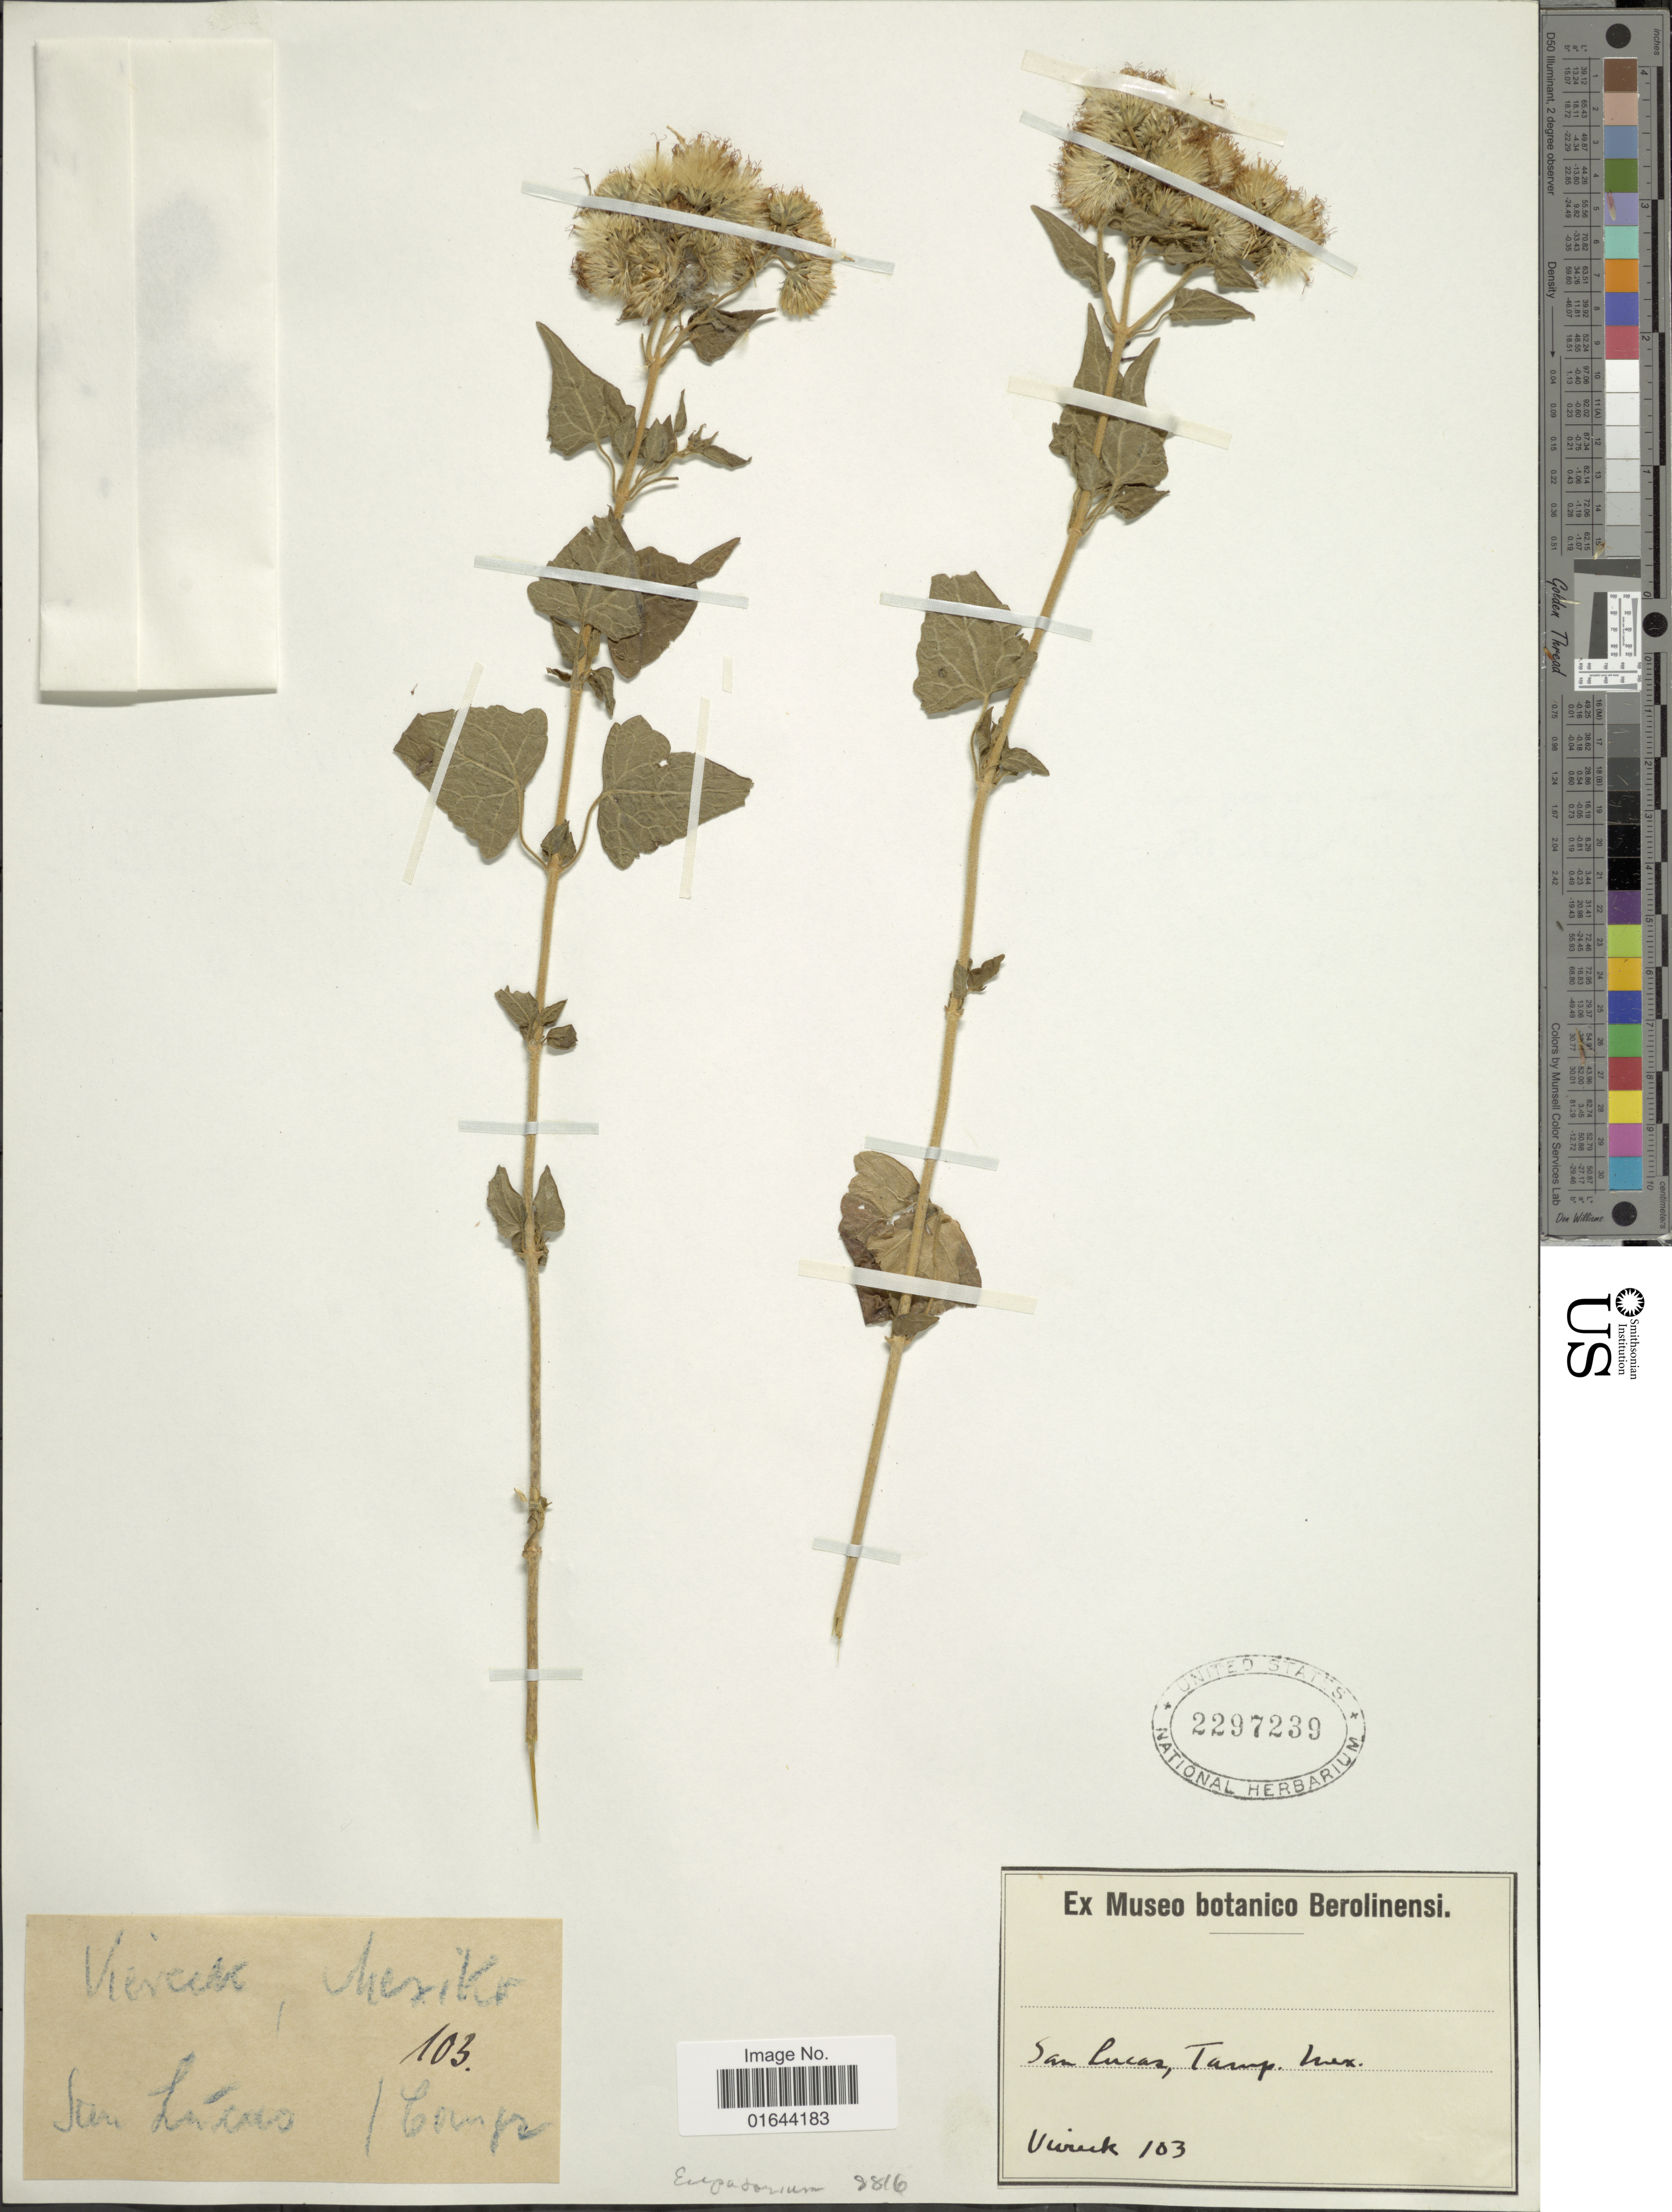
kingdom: Plantae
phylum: Tracheophyta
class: Magnoliopsida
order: Asterales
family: Asteraceae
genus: Tamaulipa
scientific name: Tamaulipa azurea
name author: (DC.) R.M. King & H. Rob.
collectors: -. Viereck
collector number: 103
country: Mexico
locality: San Lucas.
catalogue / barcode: US 2297239